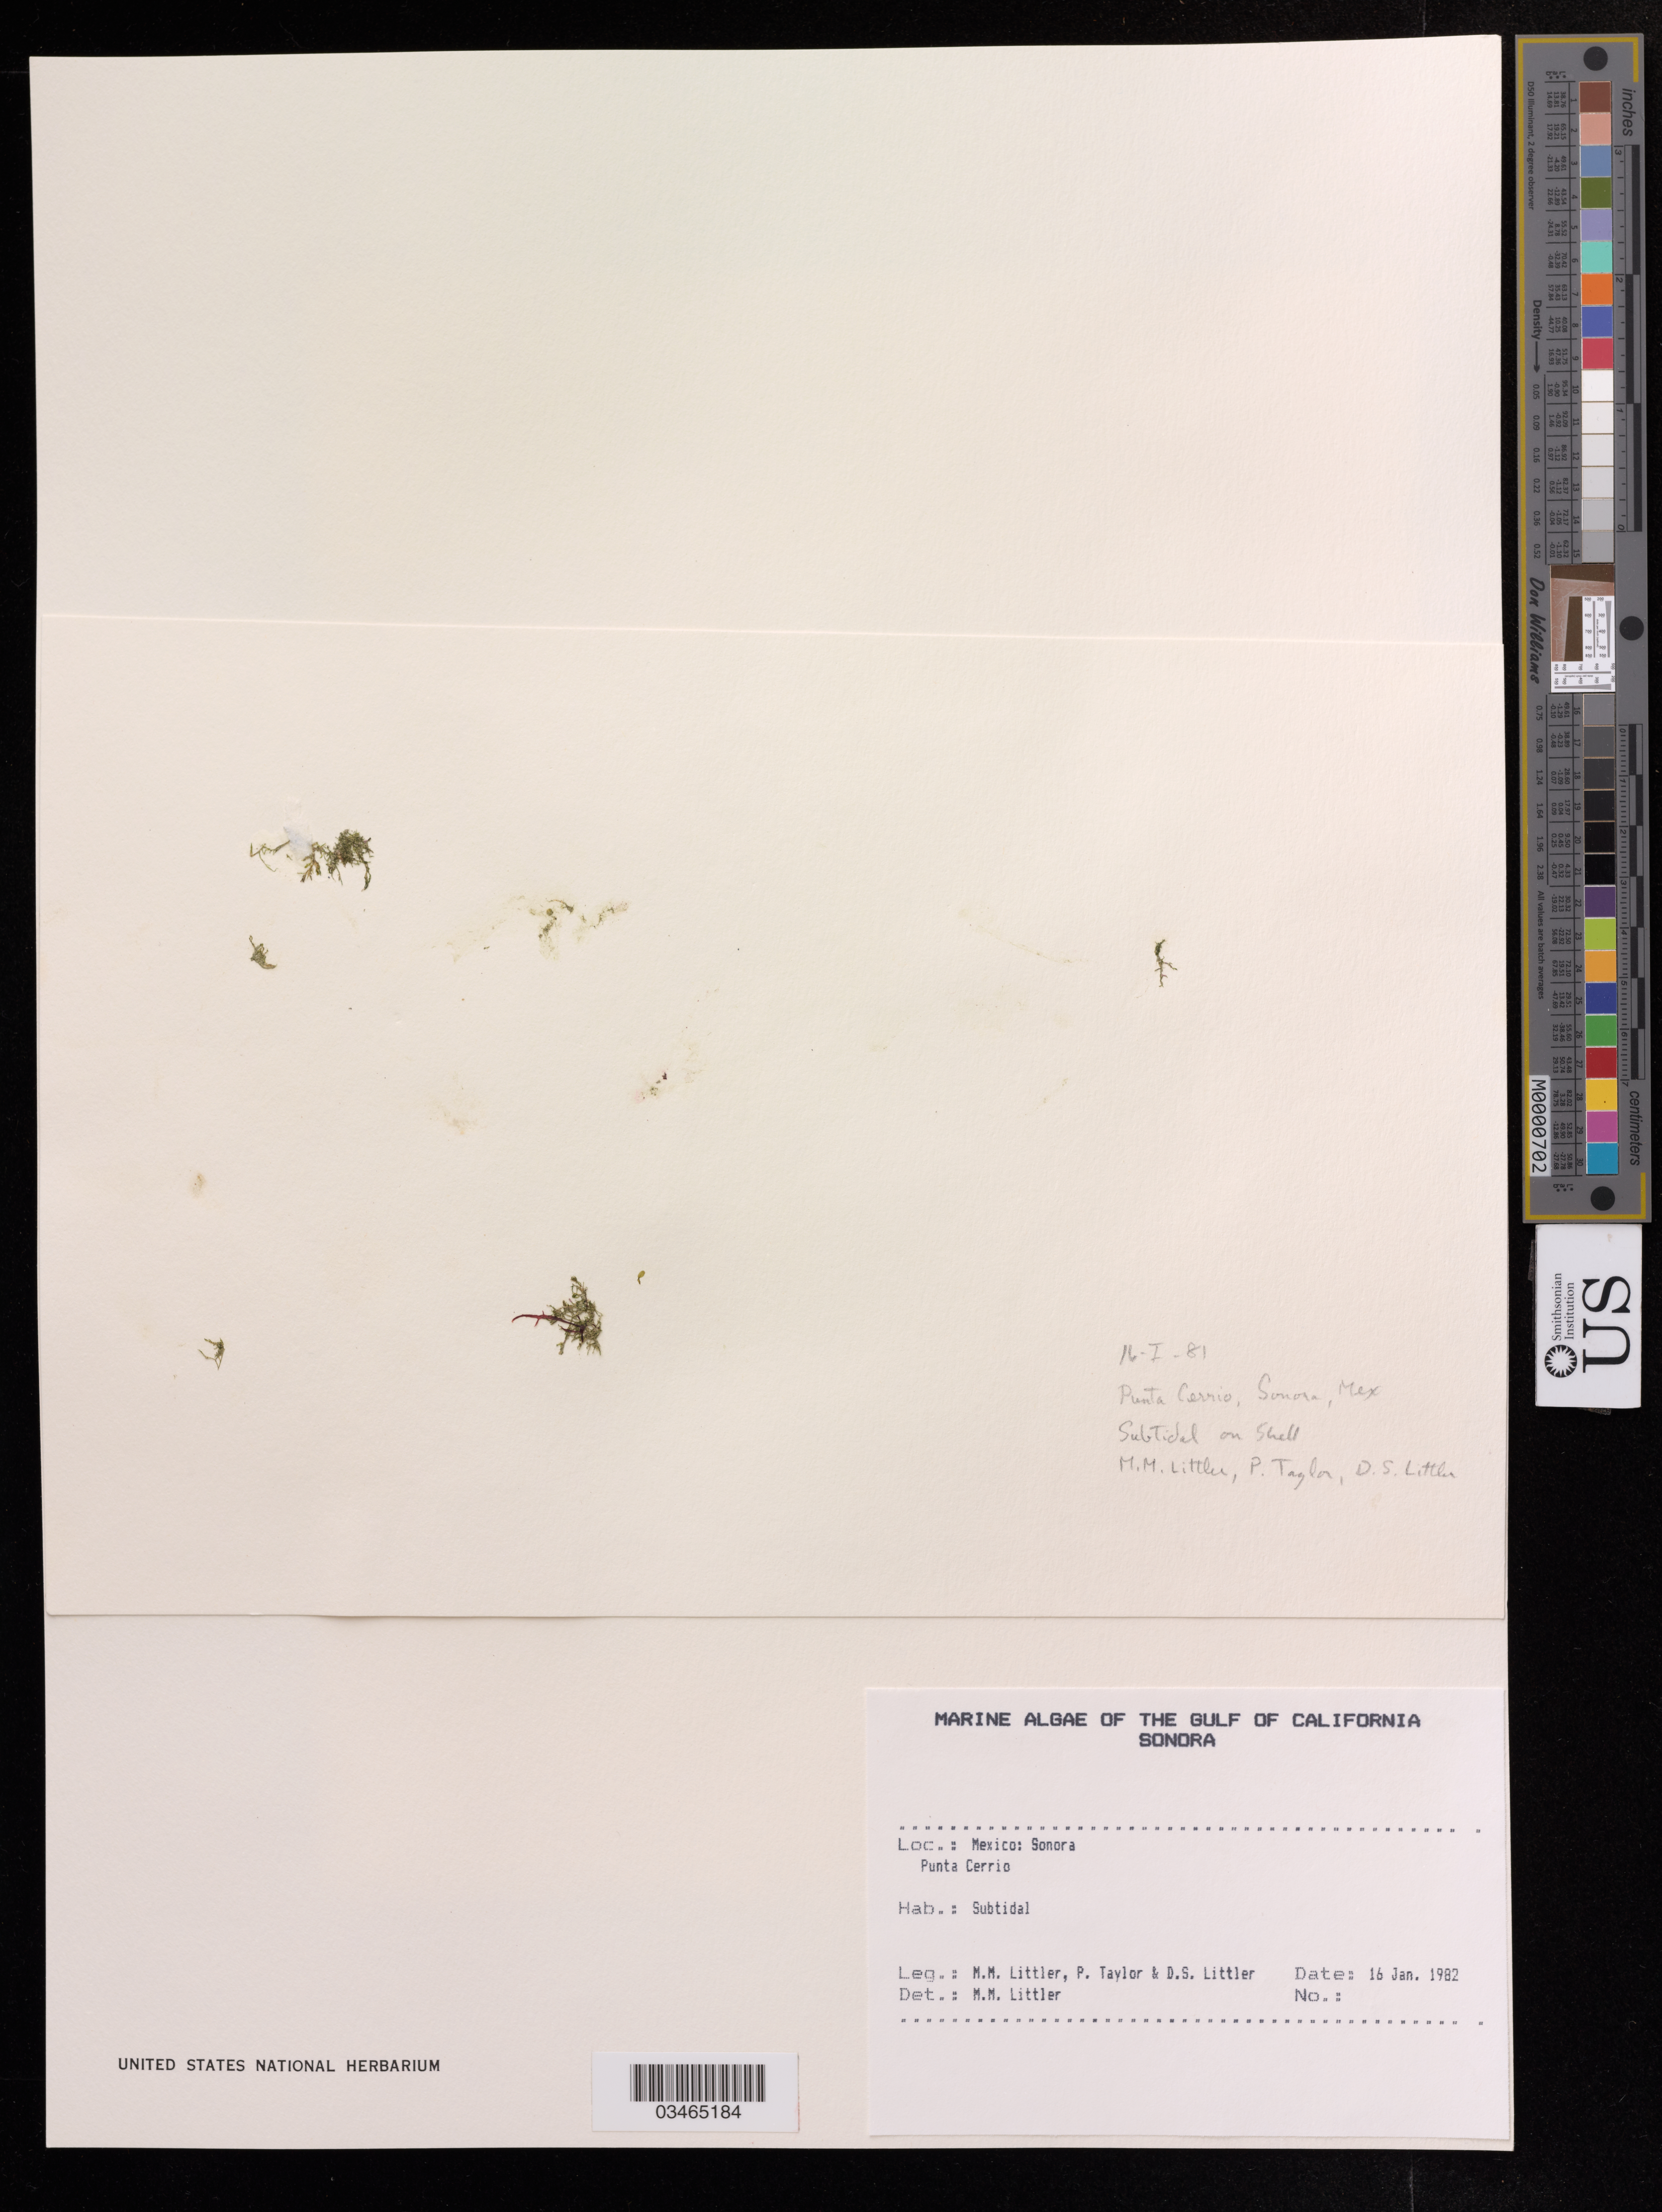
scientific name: Algae unknown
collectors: M. M. Littler, P. Taylor & D. S. Littler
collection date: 1982-01-16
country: Mexico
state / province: Sonora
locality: The Gulf og California, Punta Cerrio.